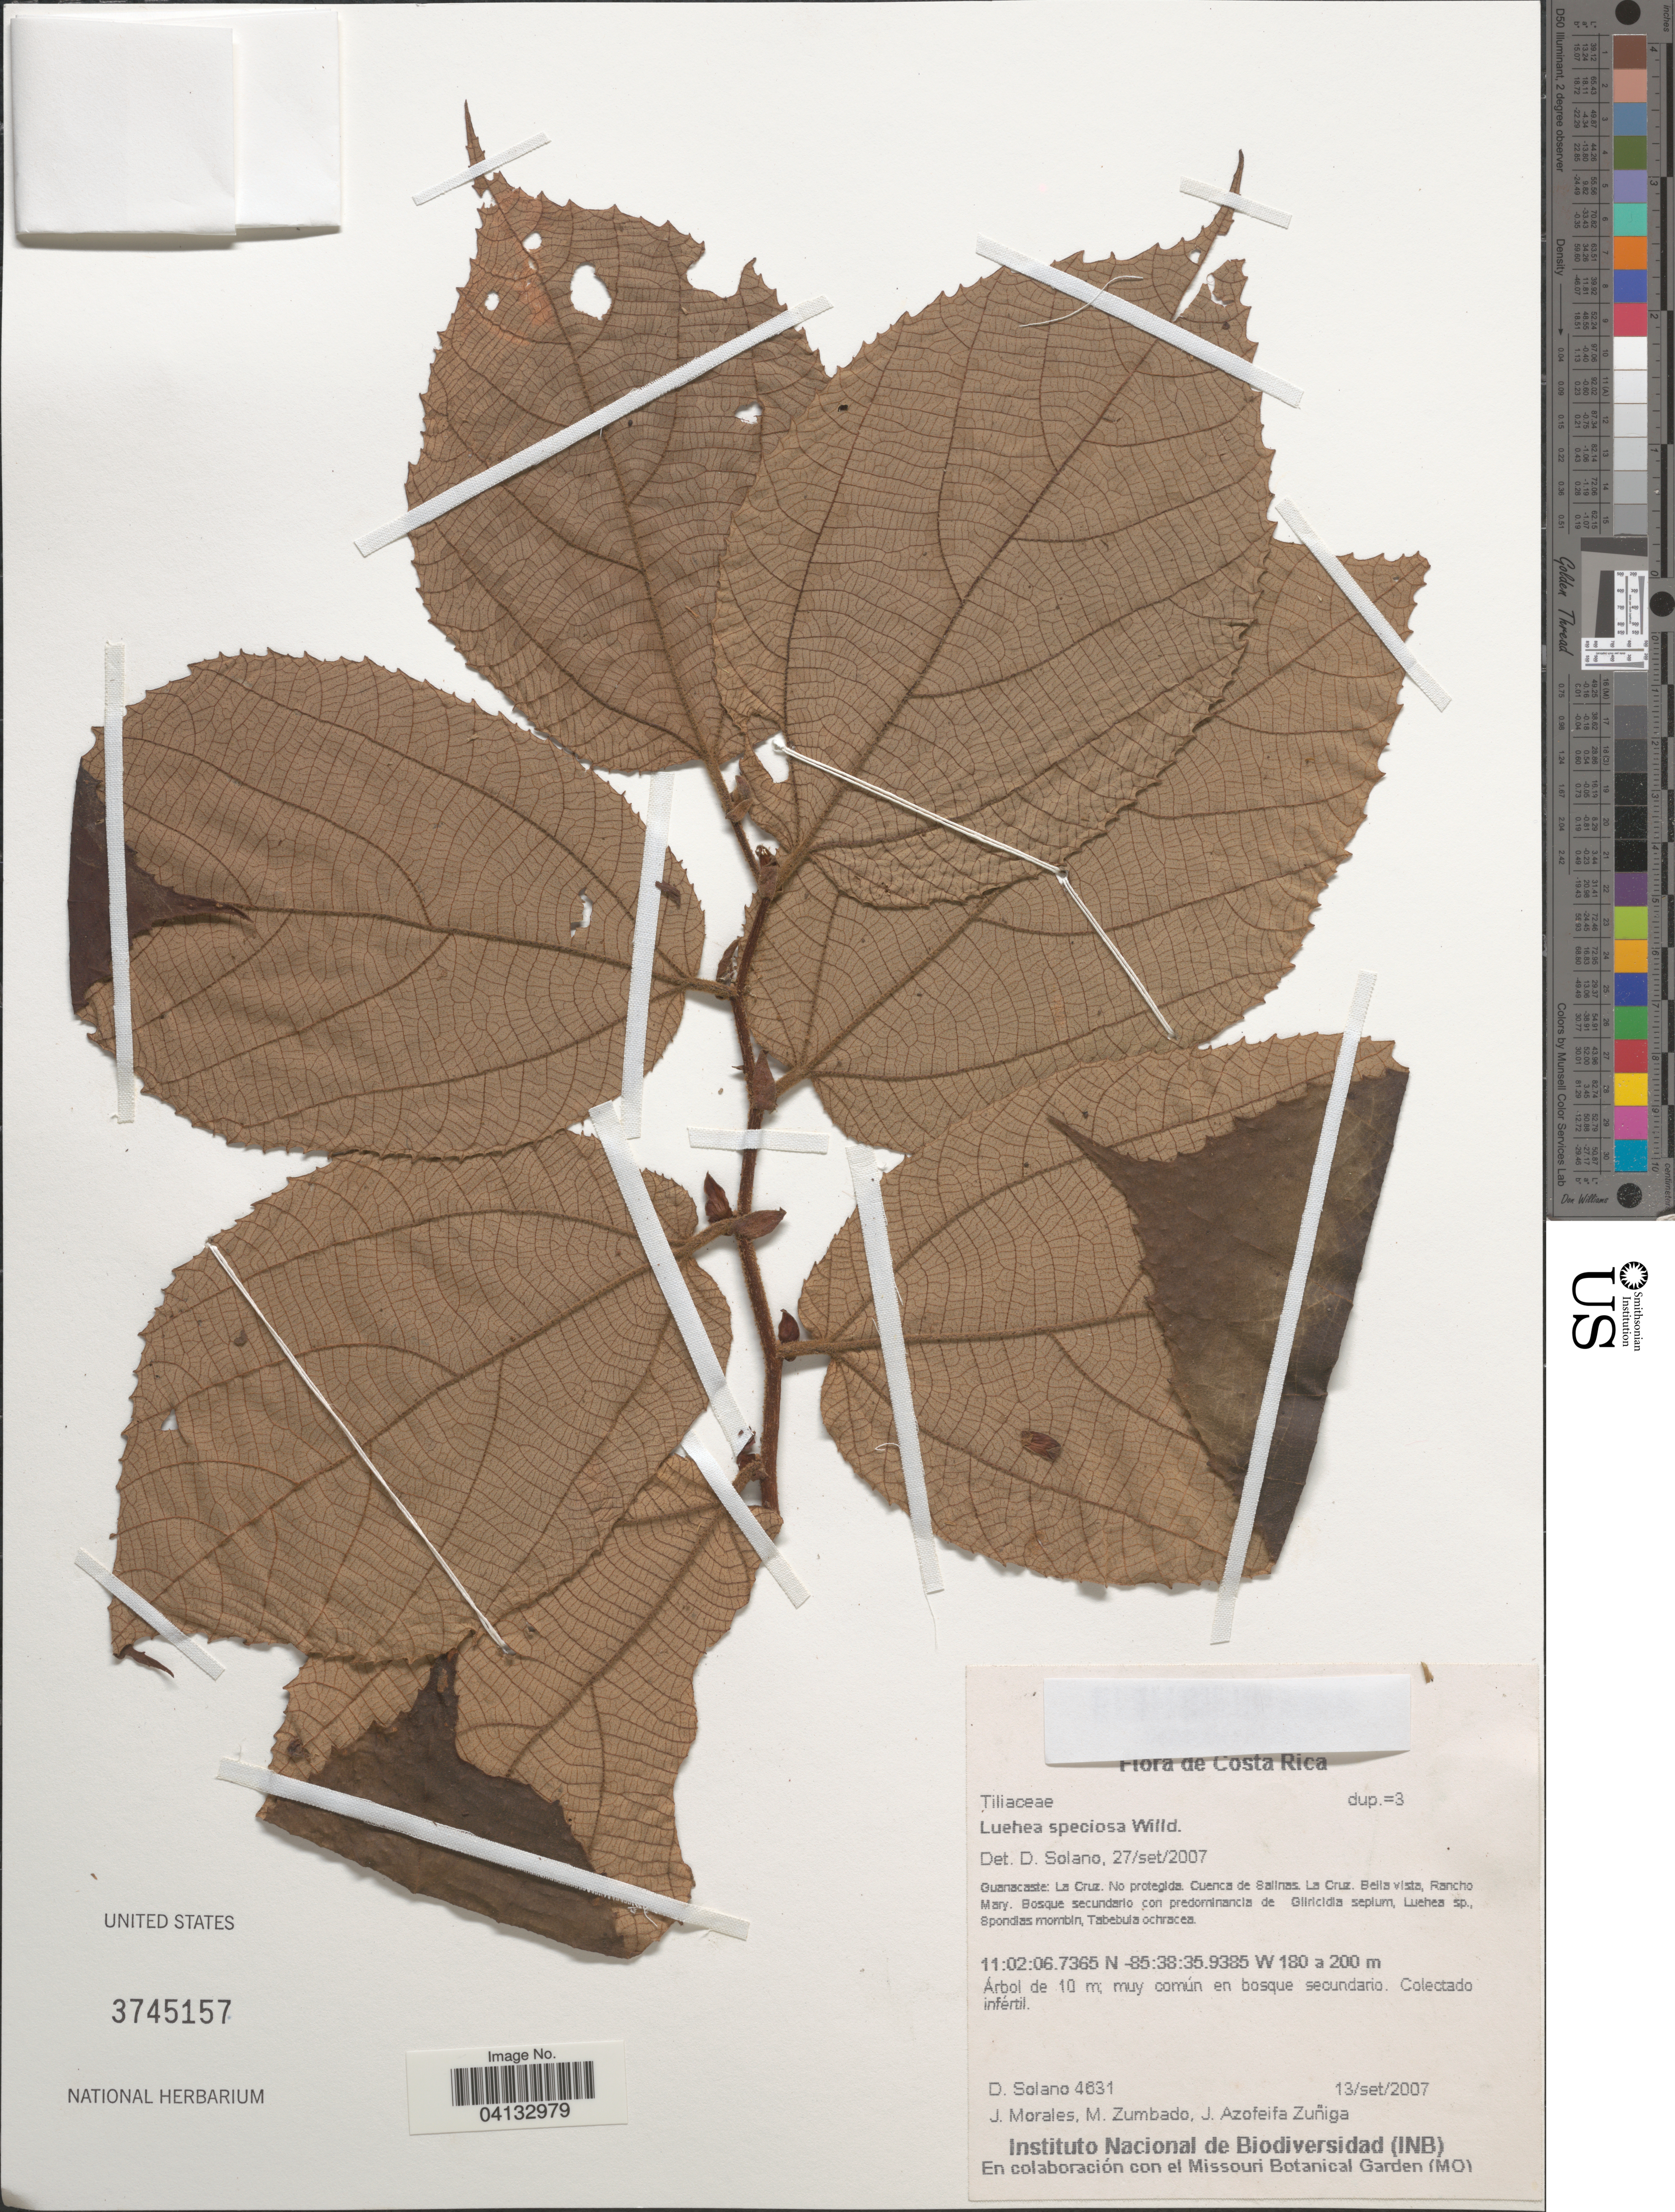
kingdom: Plantae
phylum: Tracheophyta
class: Magnoliopsida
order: Malvales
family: Malvaceae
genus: Luehea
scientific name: Luehea speciosa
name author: Willd.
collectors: D. Solano, J. Morales, M. Zumbado & J. Azofeifa Zuñiga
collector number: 4631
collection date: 2007-09-13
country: Costa Rica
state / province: Guanacaste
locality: La Cruz. No protegida. Cuenca de Salinas. La Cruz. Bella vista, Rancho Mary.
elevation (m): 180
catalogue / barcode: US 3745157